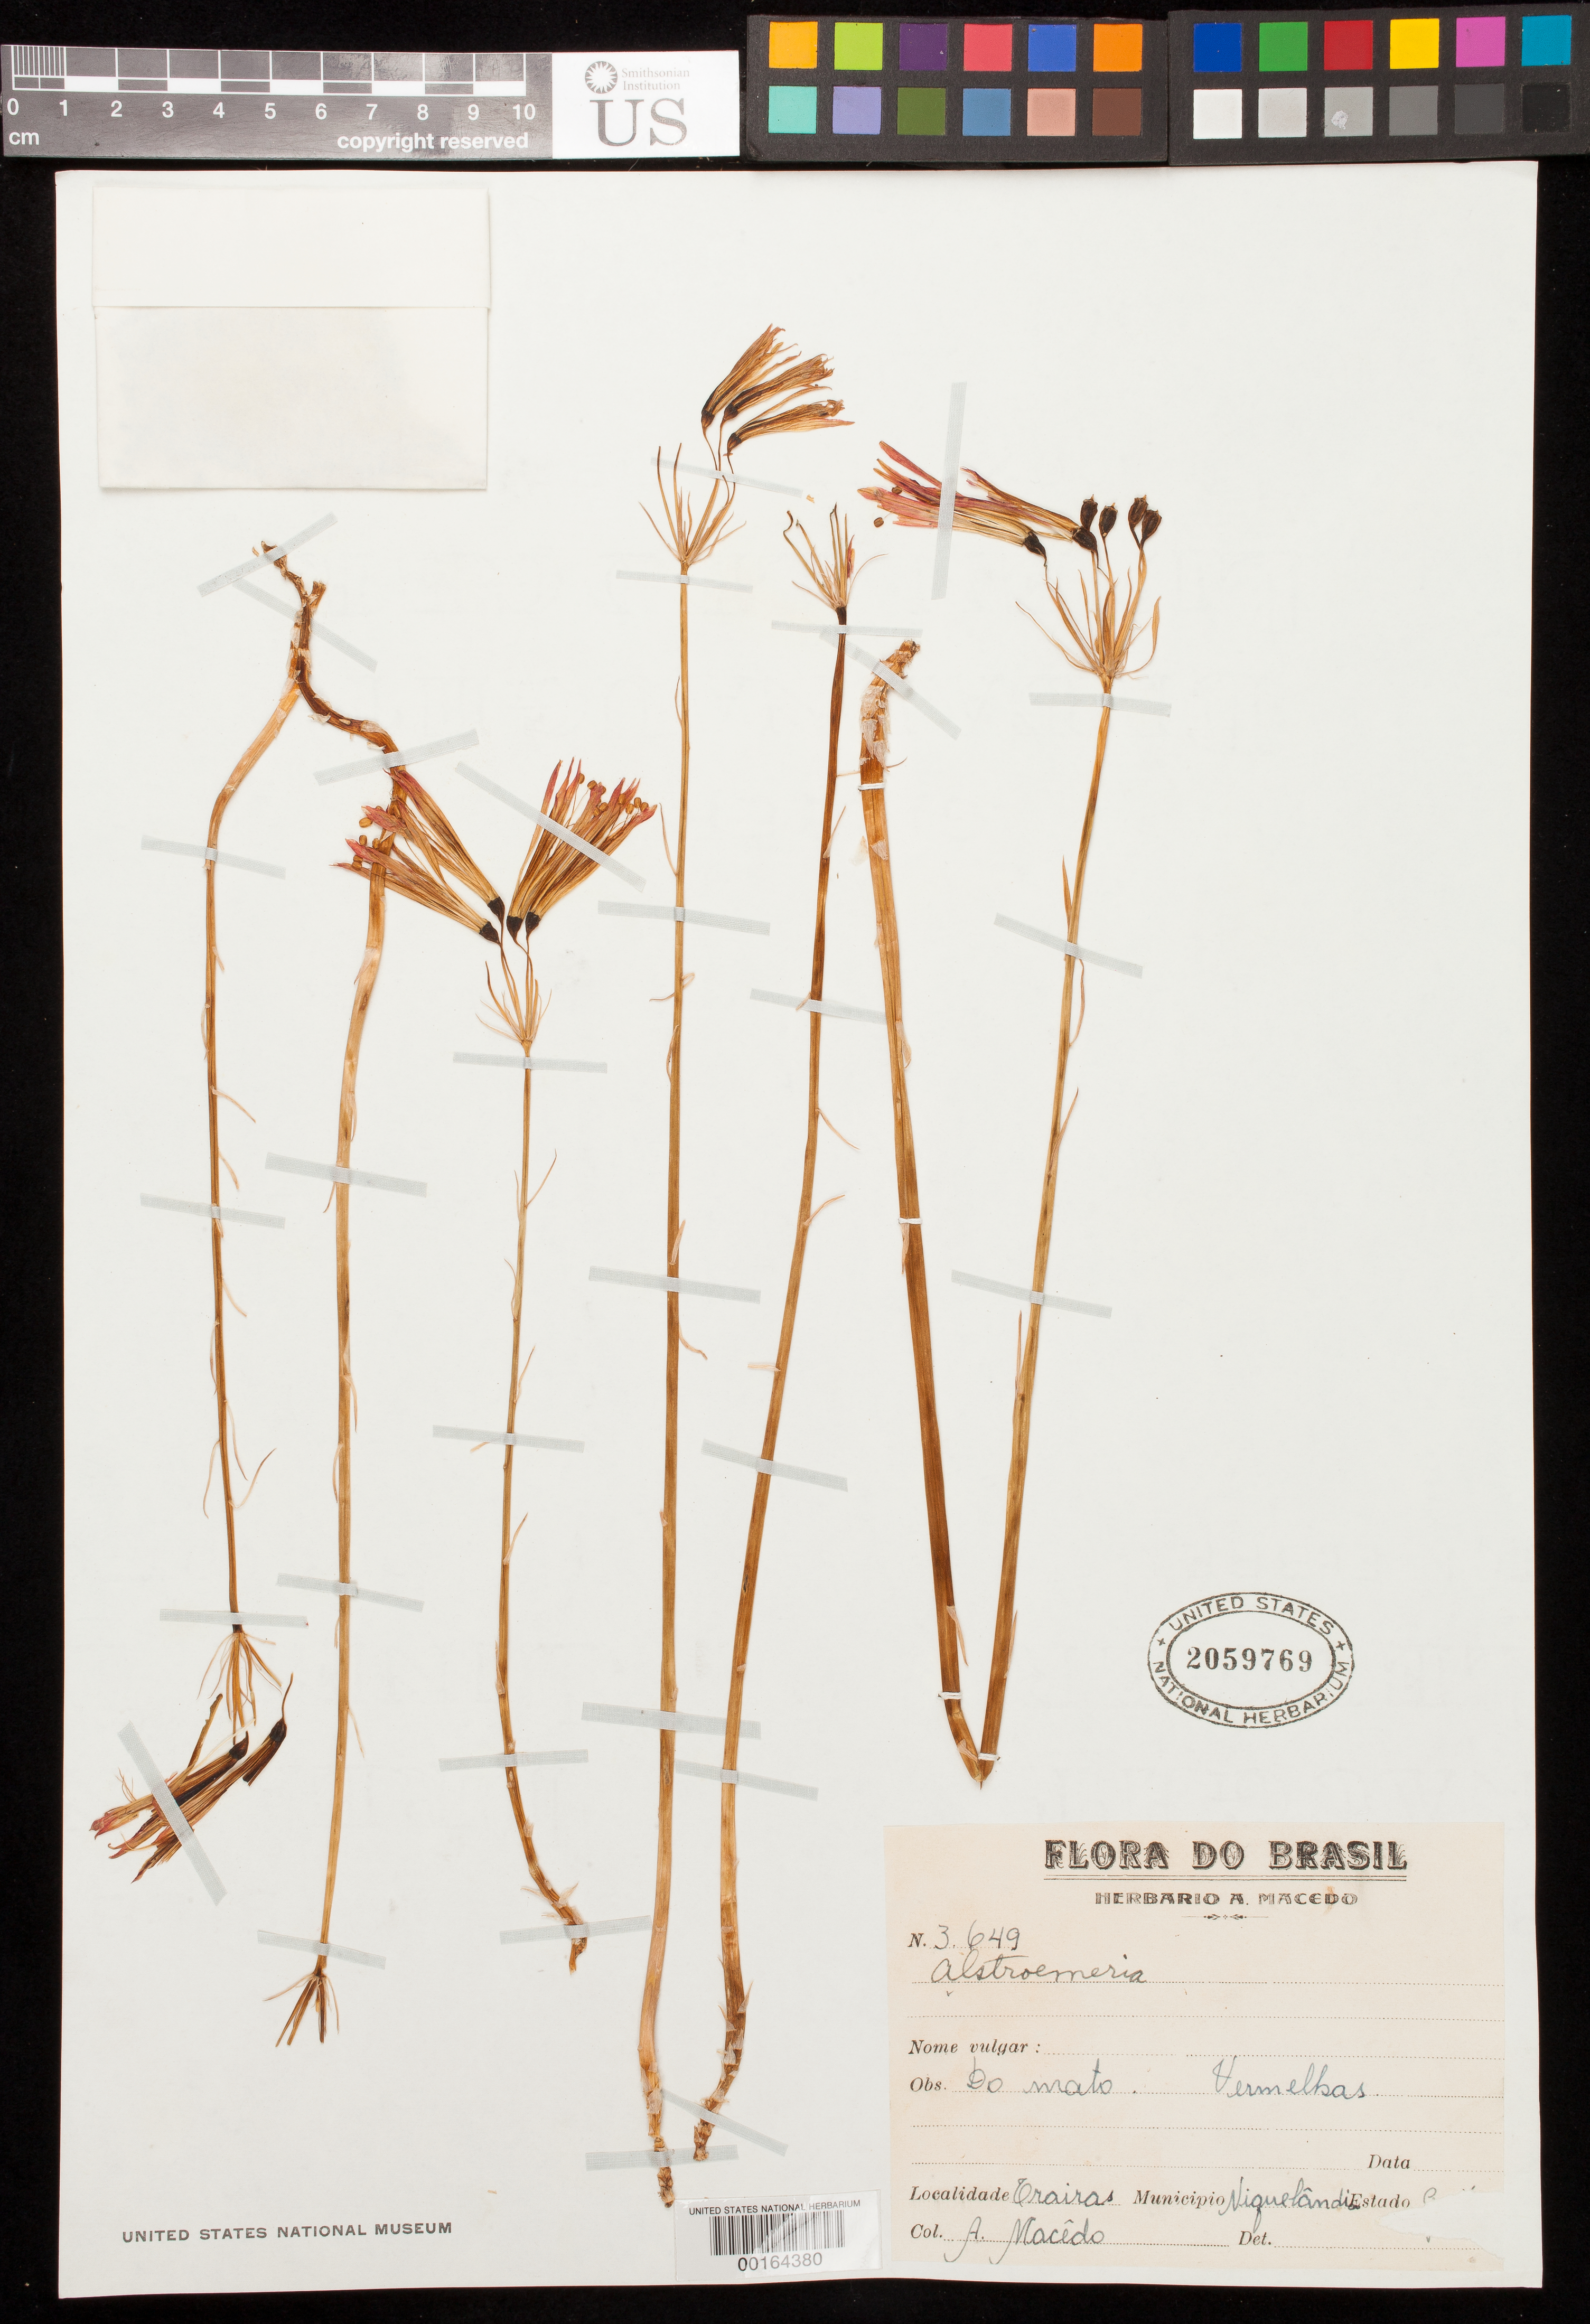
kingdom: Plantae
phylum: Tracheophyta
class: Liliopsida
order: Liliales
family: Alstroemeriaceae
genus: Alstroemeria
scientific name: Alstroemeria sp.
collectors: A. Macedo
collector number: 3649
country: Brazil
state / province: Goiás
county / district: Niquelândia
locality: Crairas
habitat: Furze-field, wood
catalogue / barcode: US 2059769